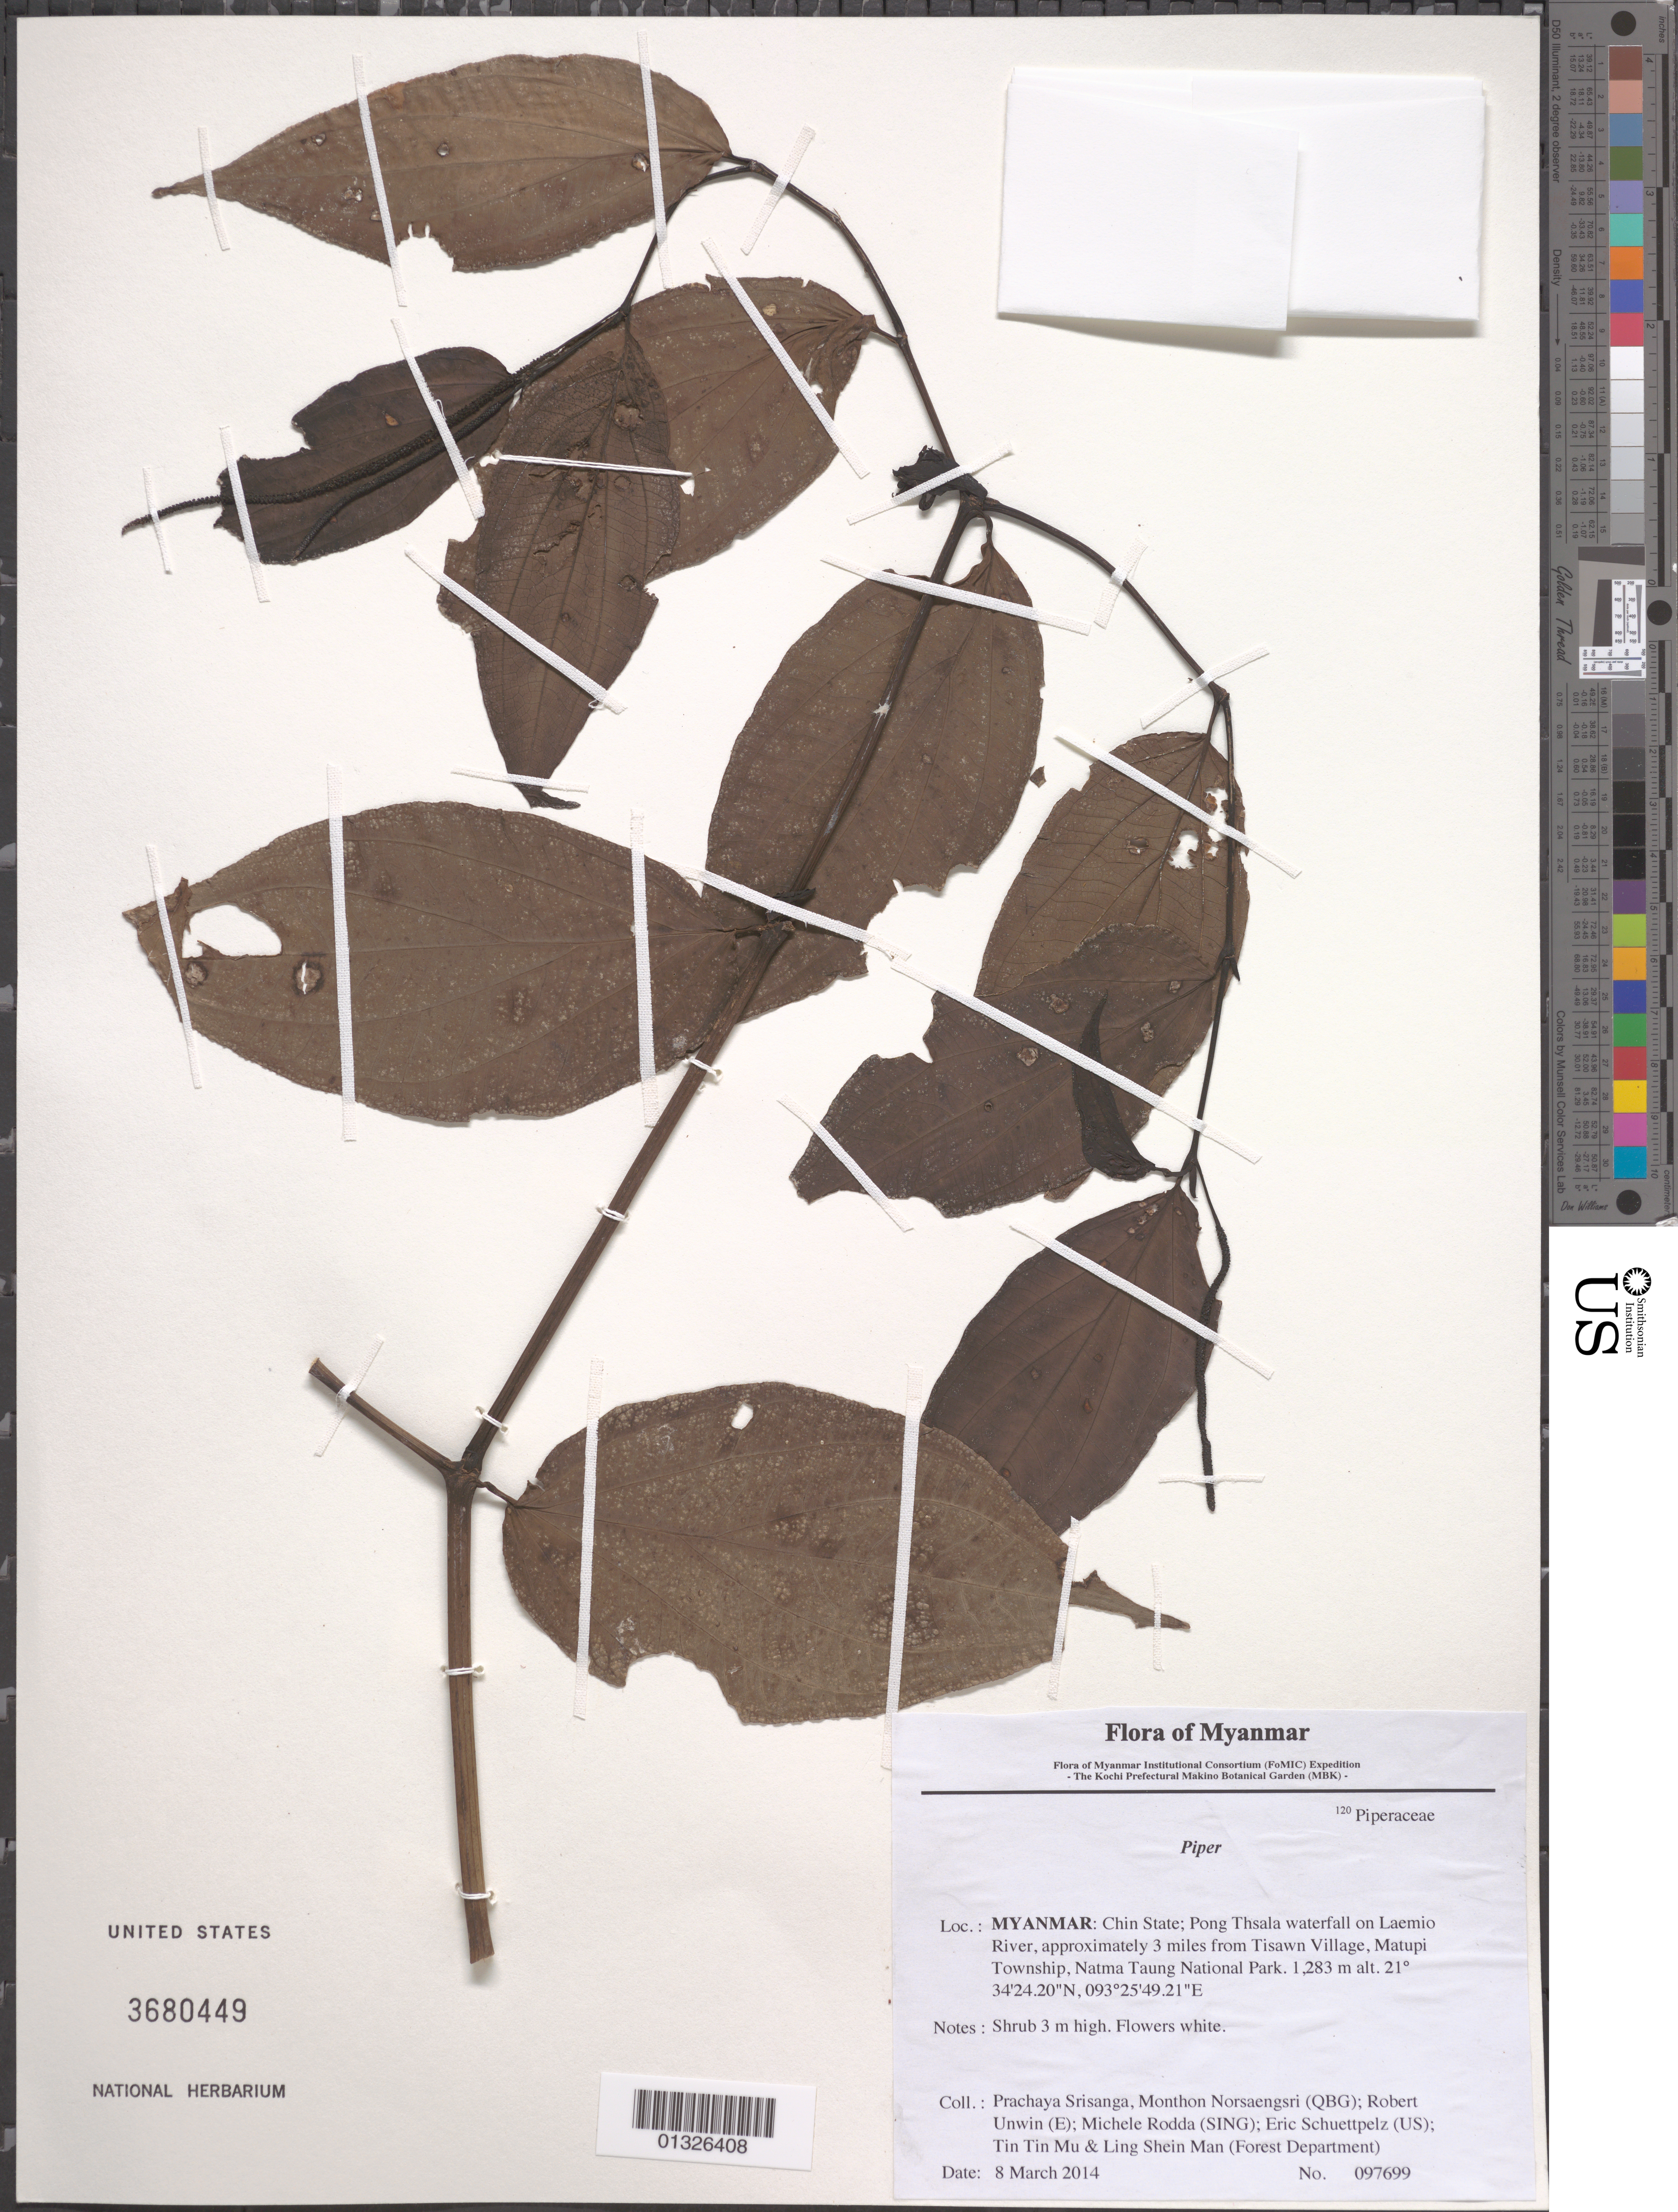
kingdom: Plantae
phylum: Tracheophyta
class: Magnoliopsida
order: Piperales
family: Piperaceae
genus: Piper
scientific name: Piper sp.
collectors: P. Srisanga, M. Norsaengsri, R. Unwin, M. Rodda, E. Schuettpelz, Tin Tin Mu & Ling Shein Man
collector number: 97699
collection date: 2014-03-08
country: Myanmar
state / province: Chin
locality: Pong Thsala waterfall on Laemio River, approximately 3 miles from Tisawn Village, Matupi Township, Natma Taung National Park.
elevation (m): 1283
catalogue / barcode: US 3680449